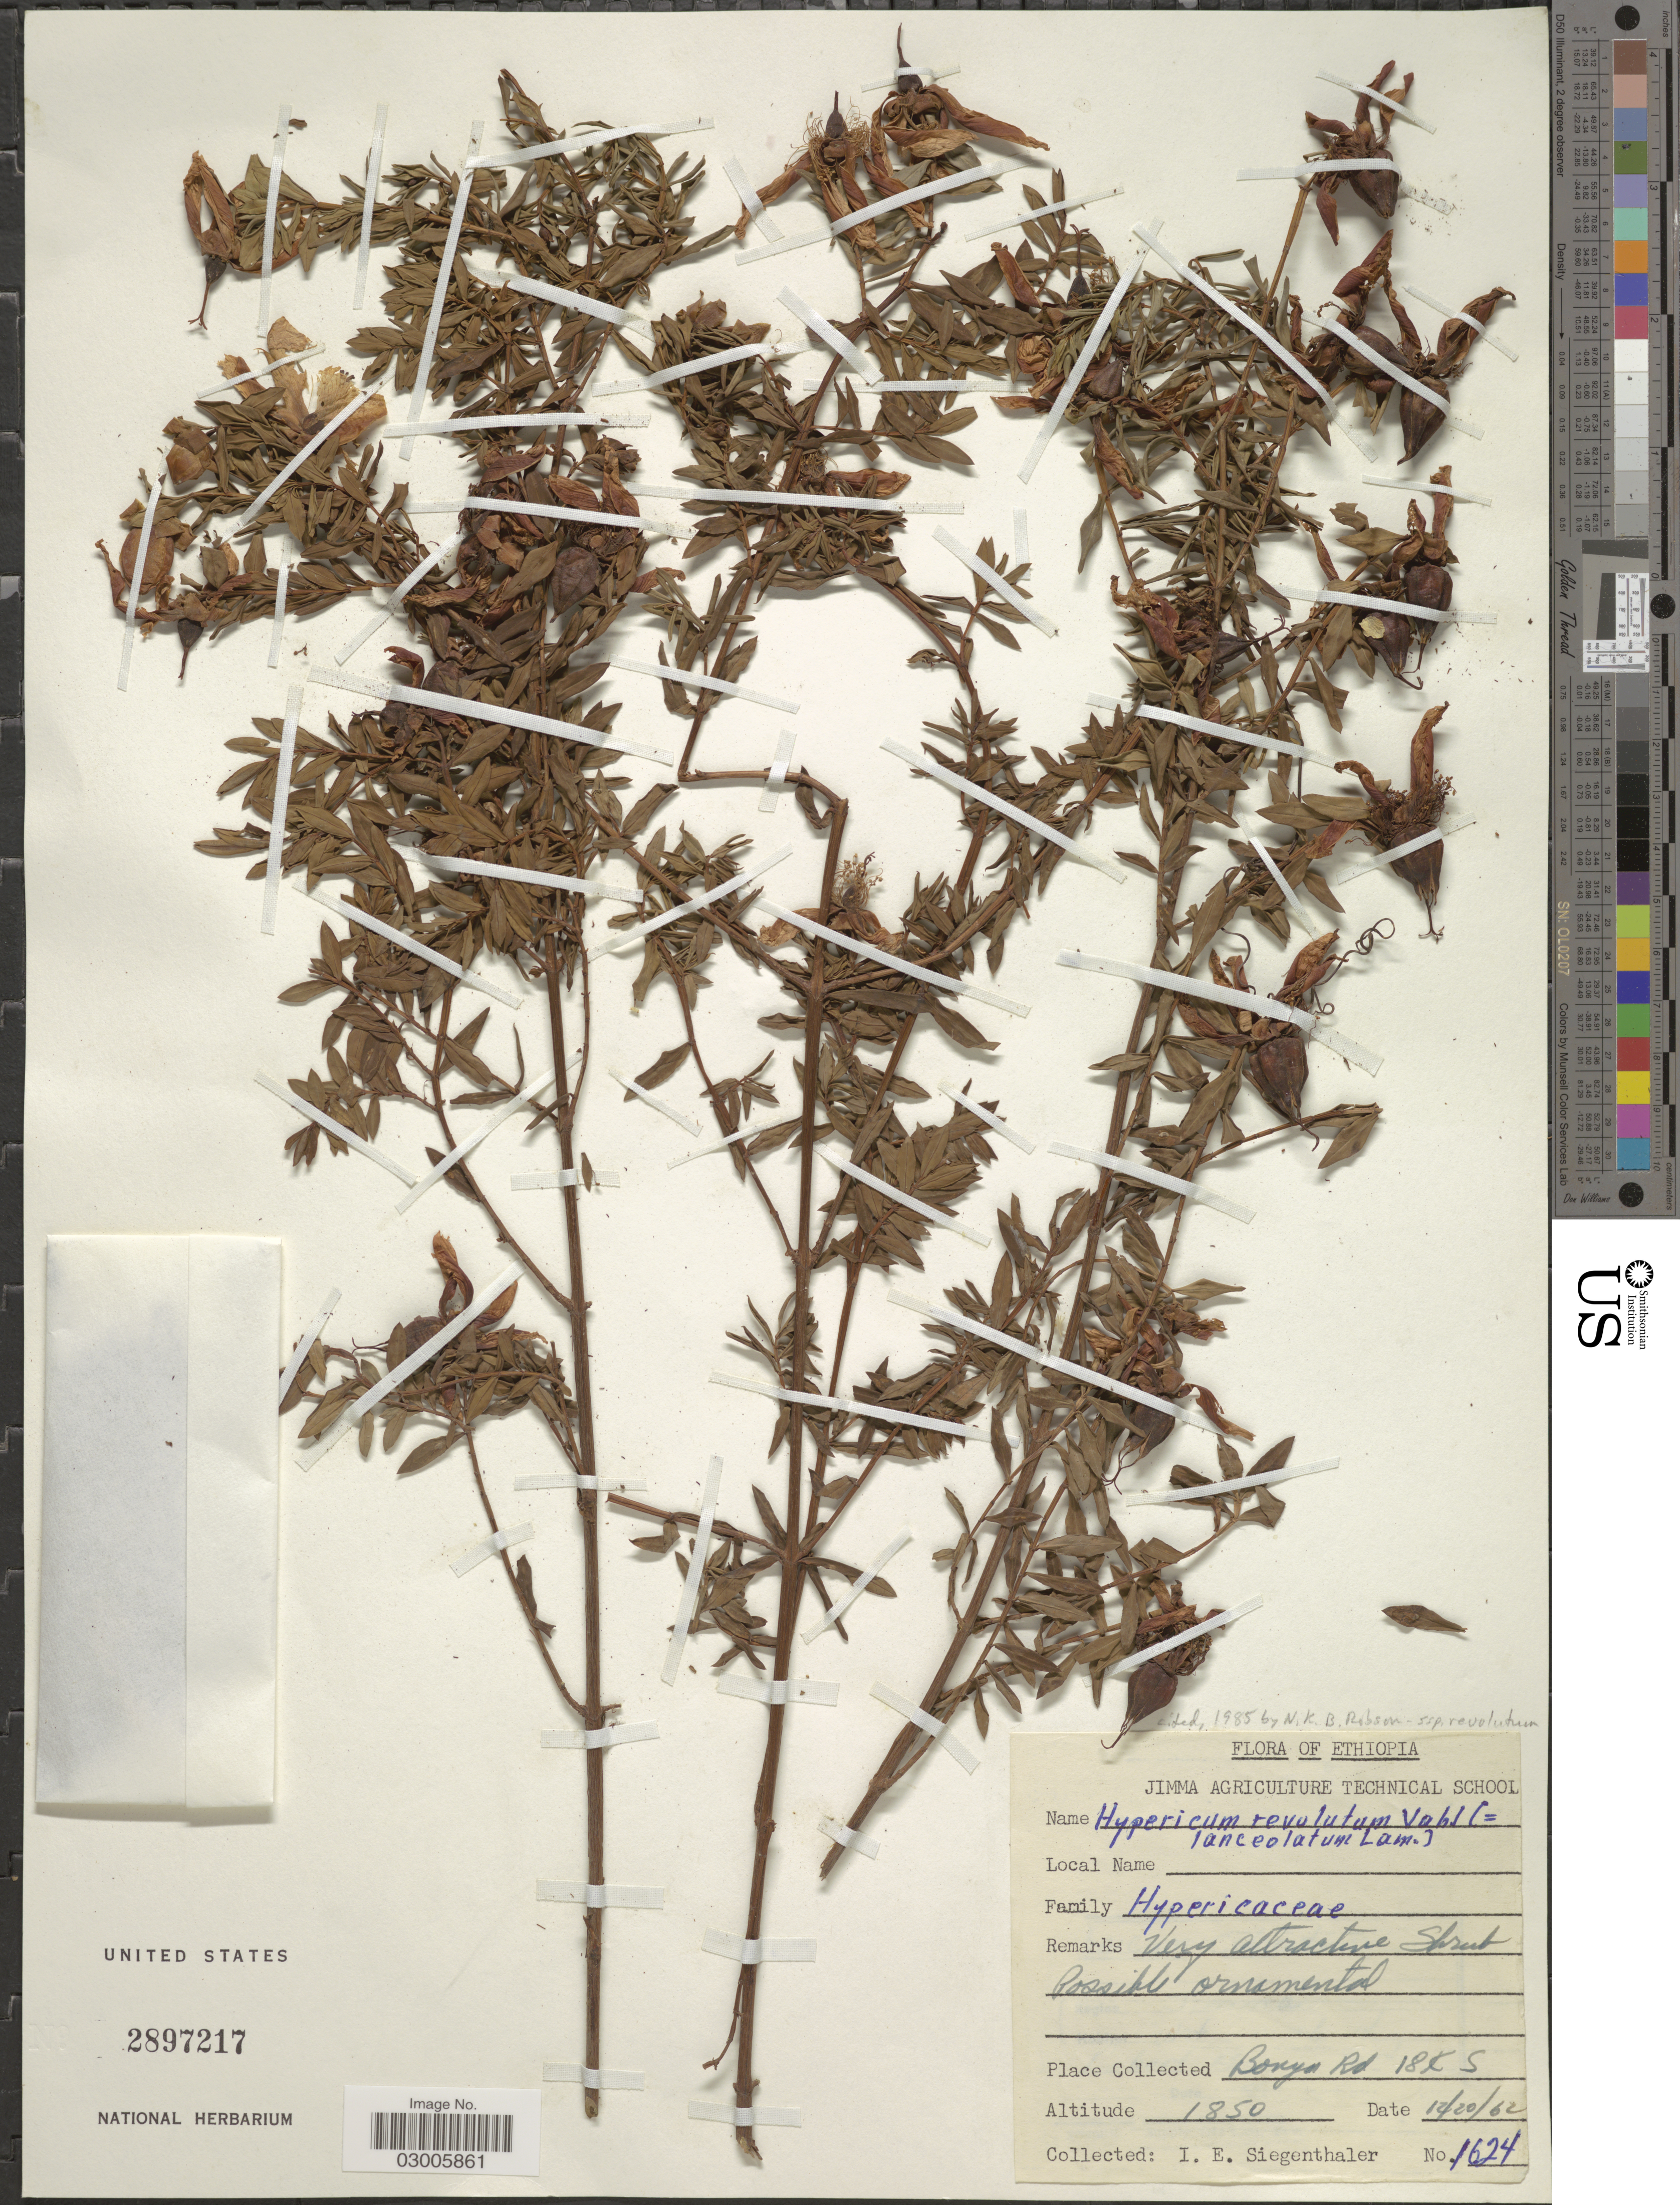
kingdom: Plantae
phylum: Tracheophyta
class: Magnoliopsida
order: Malpighiales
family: Hypericaceae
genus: Hypericum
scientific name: Hypericum revolutum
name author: Vahl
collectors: I. Siegenthaler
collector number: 1624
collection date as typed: Transcribed d/m/y: 20/12/62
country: Ethiopia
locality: Bonya Rd 18KS.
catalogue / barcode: US 2897217